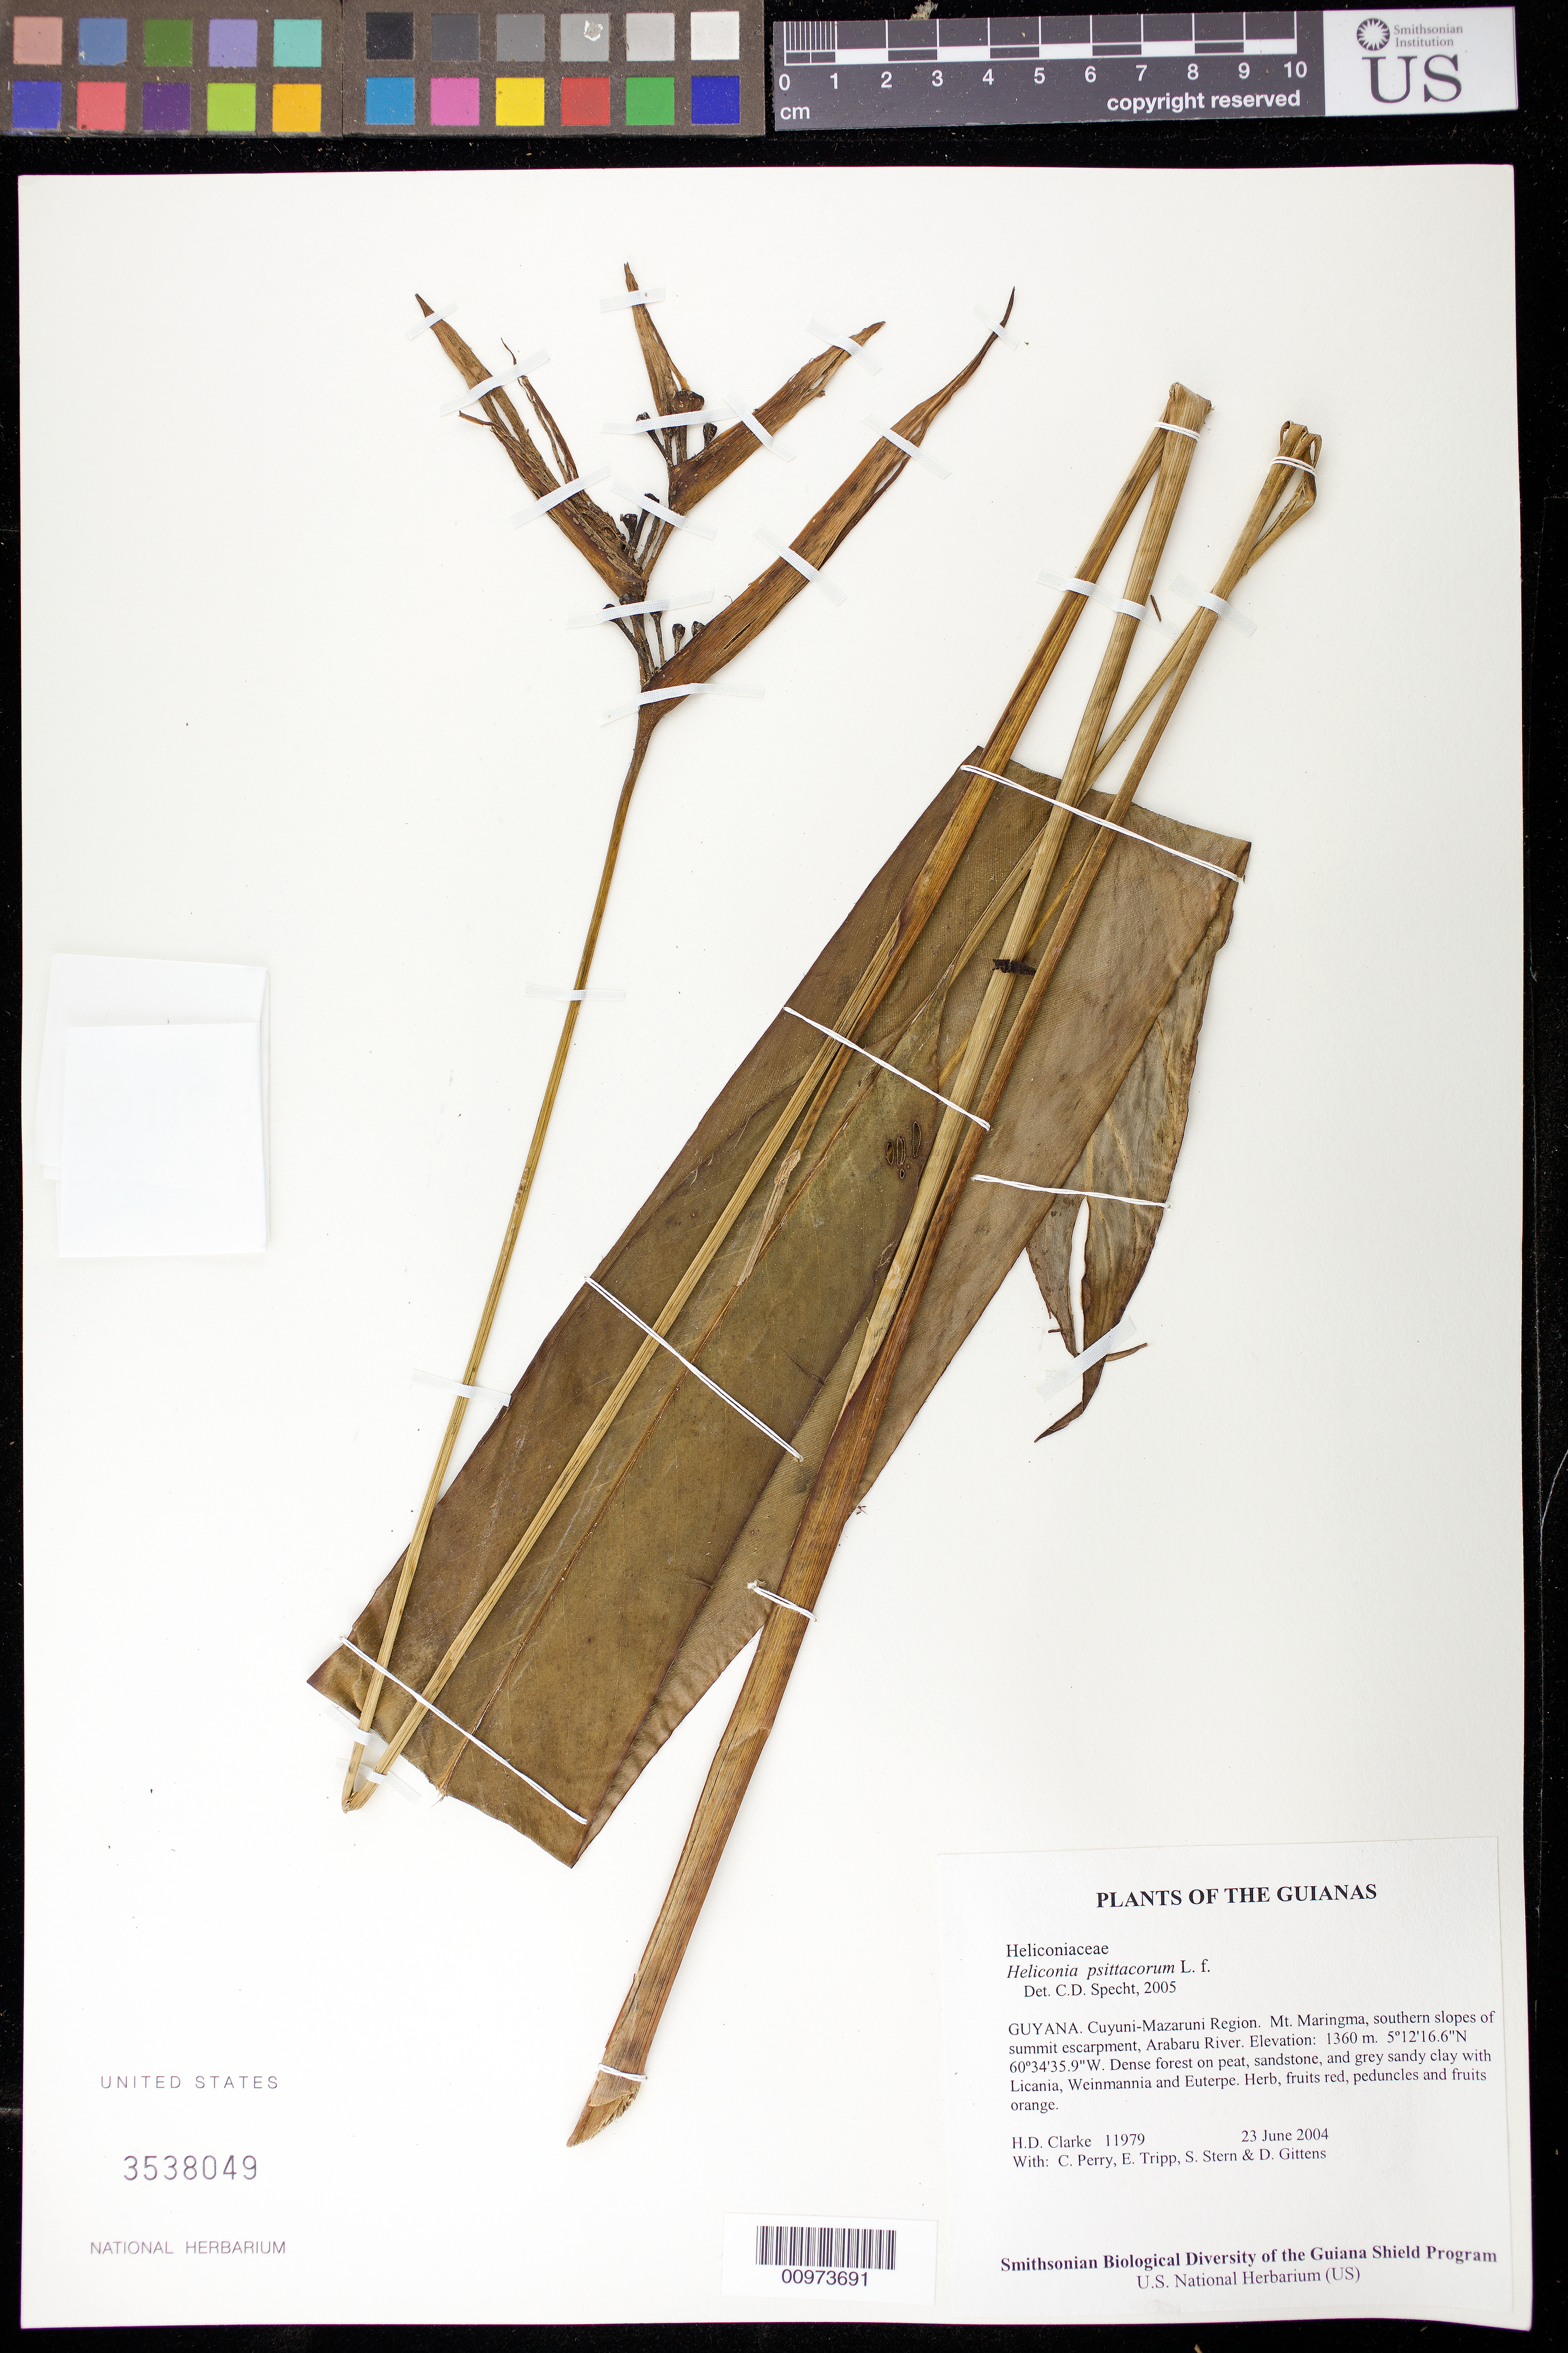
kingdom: Plantae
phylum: Tracheophyta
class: Liliopsida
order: Zingiberales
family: Heliconiaceae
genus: Heliconia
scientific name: Heliconia psittacorum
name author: L. f.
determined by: Specht, Chelsea D., University of California (UNITED STATES)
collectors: H. D. Clarke, C. Perry, E. Tripp, S. R. Stern & D. Gittens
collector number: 11979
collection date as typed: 23 June 2004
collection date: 2004-06-23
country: Guyana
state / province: Cuyuni-Mazaruni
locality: Mt. Maringma, southern slopes of summit escarpment, Arabaru River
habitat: Dense forest on peat, sandstone, and grey sandy clay with Licania, Weinmannia and Euterpe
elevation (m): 1360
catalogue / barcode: US 3538049